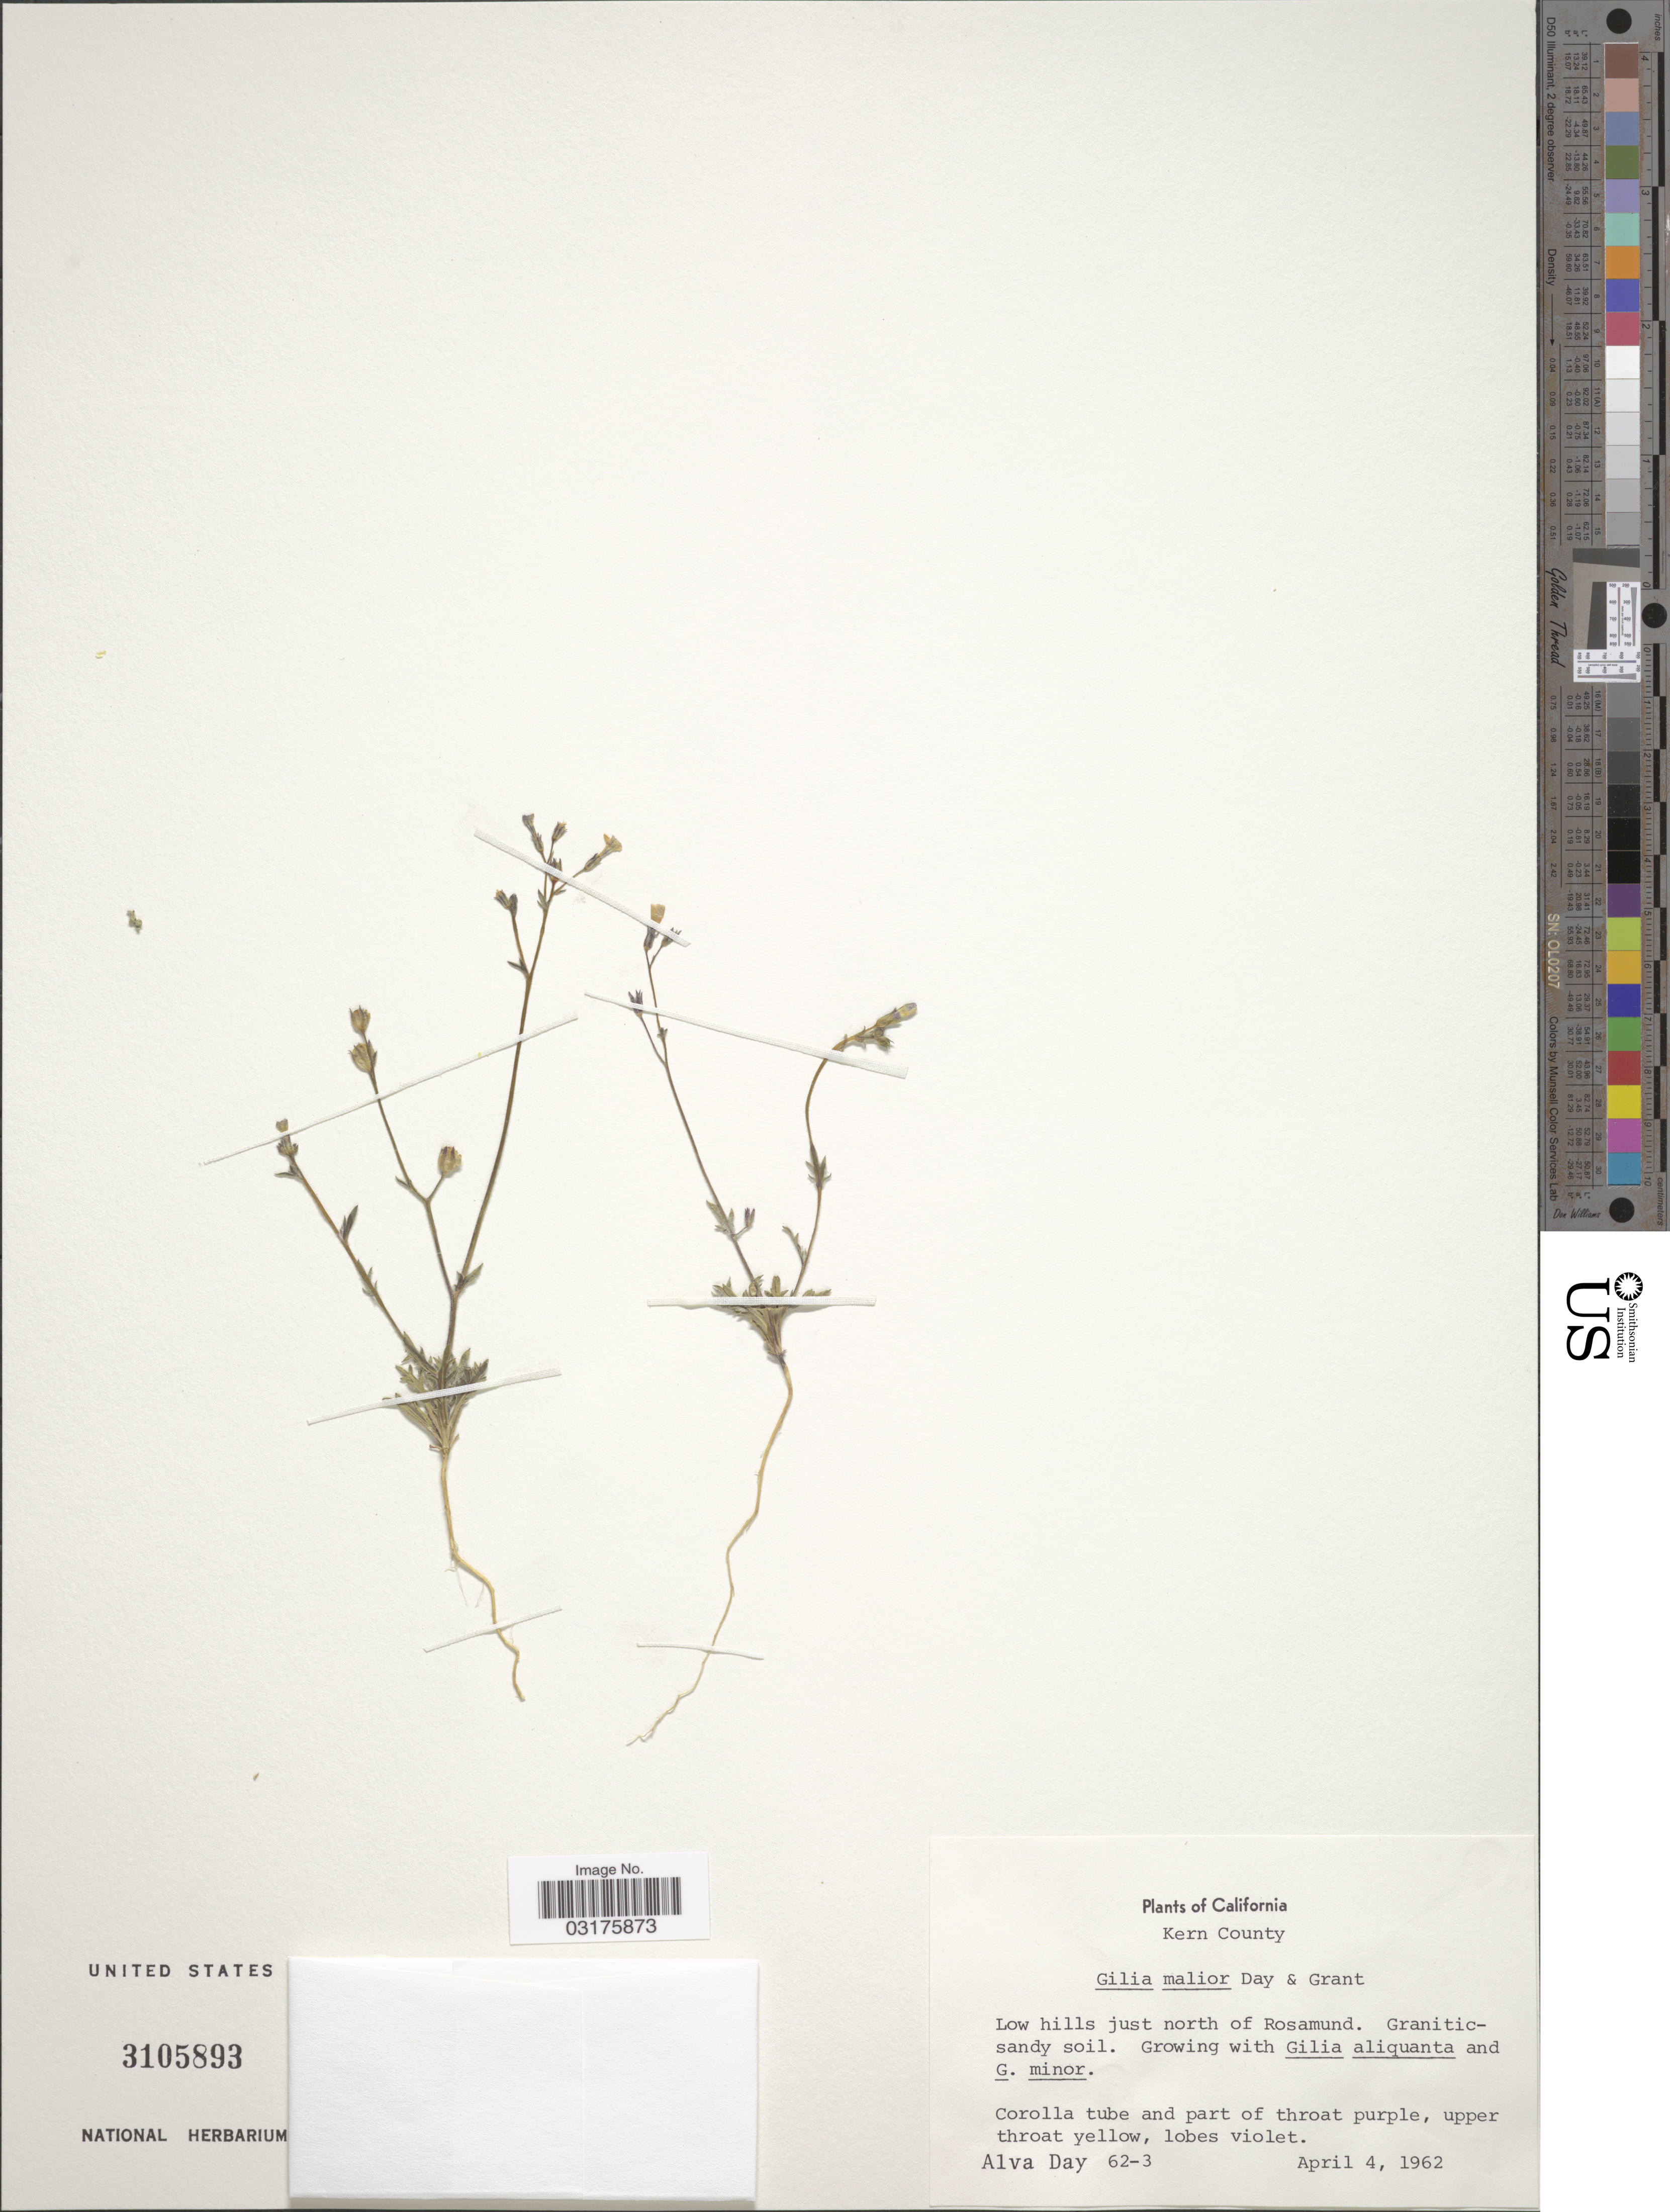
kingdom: Plantae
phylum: Tracheophyta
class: Magnoliopsida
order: Ericales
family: Polemoniaceae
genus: Gilia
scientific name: Gilia malior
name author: Day & V.E. Grant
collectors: A. G. Day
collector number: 62-3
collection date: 1962-04-04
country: United States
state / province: California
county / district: Kern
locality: Kern County. Low hills just north of Rosamund.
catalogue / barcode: US 3105893